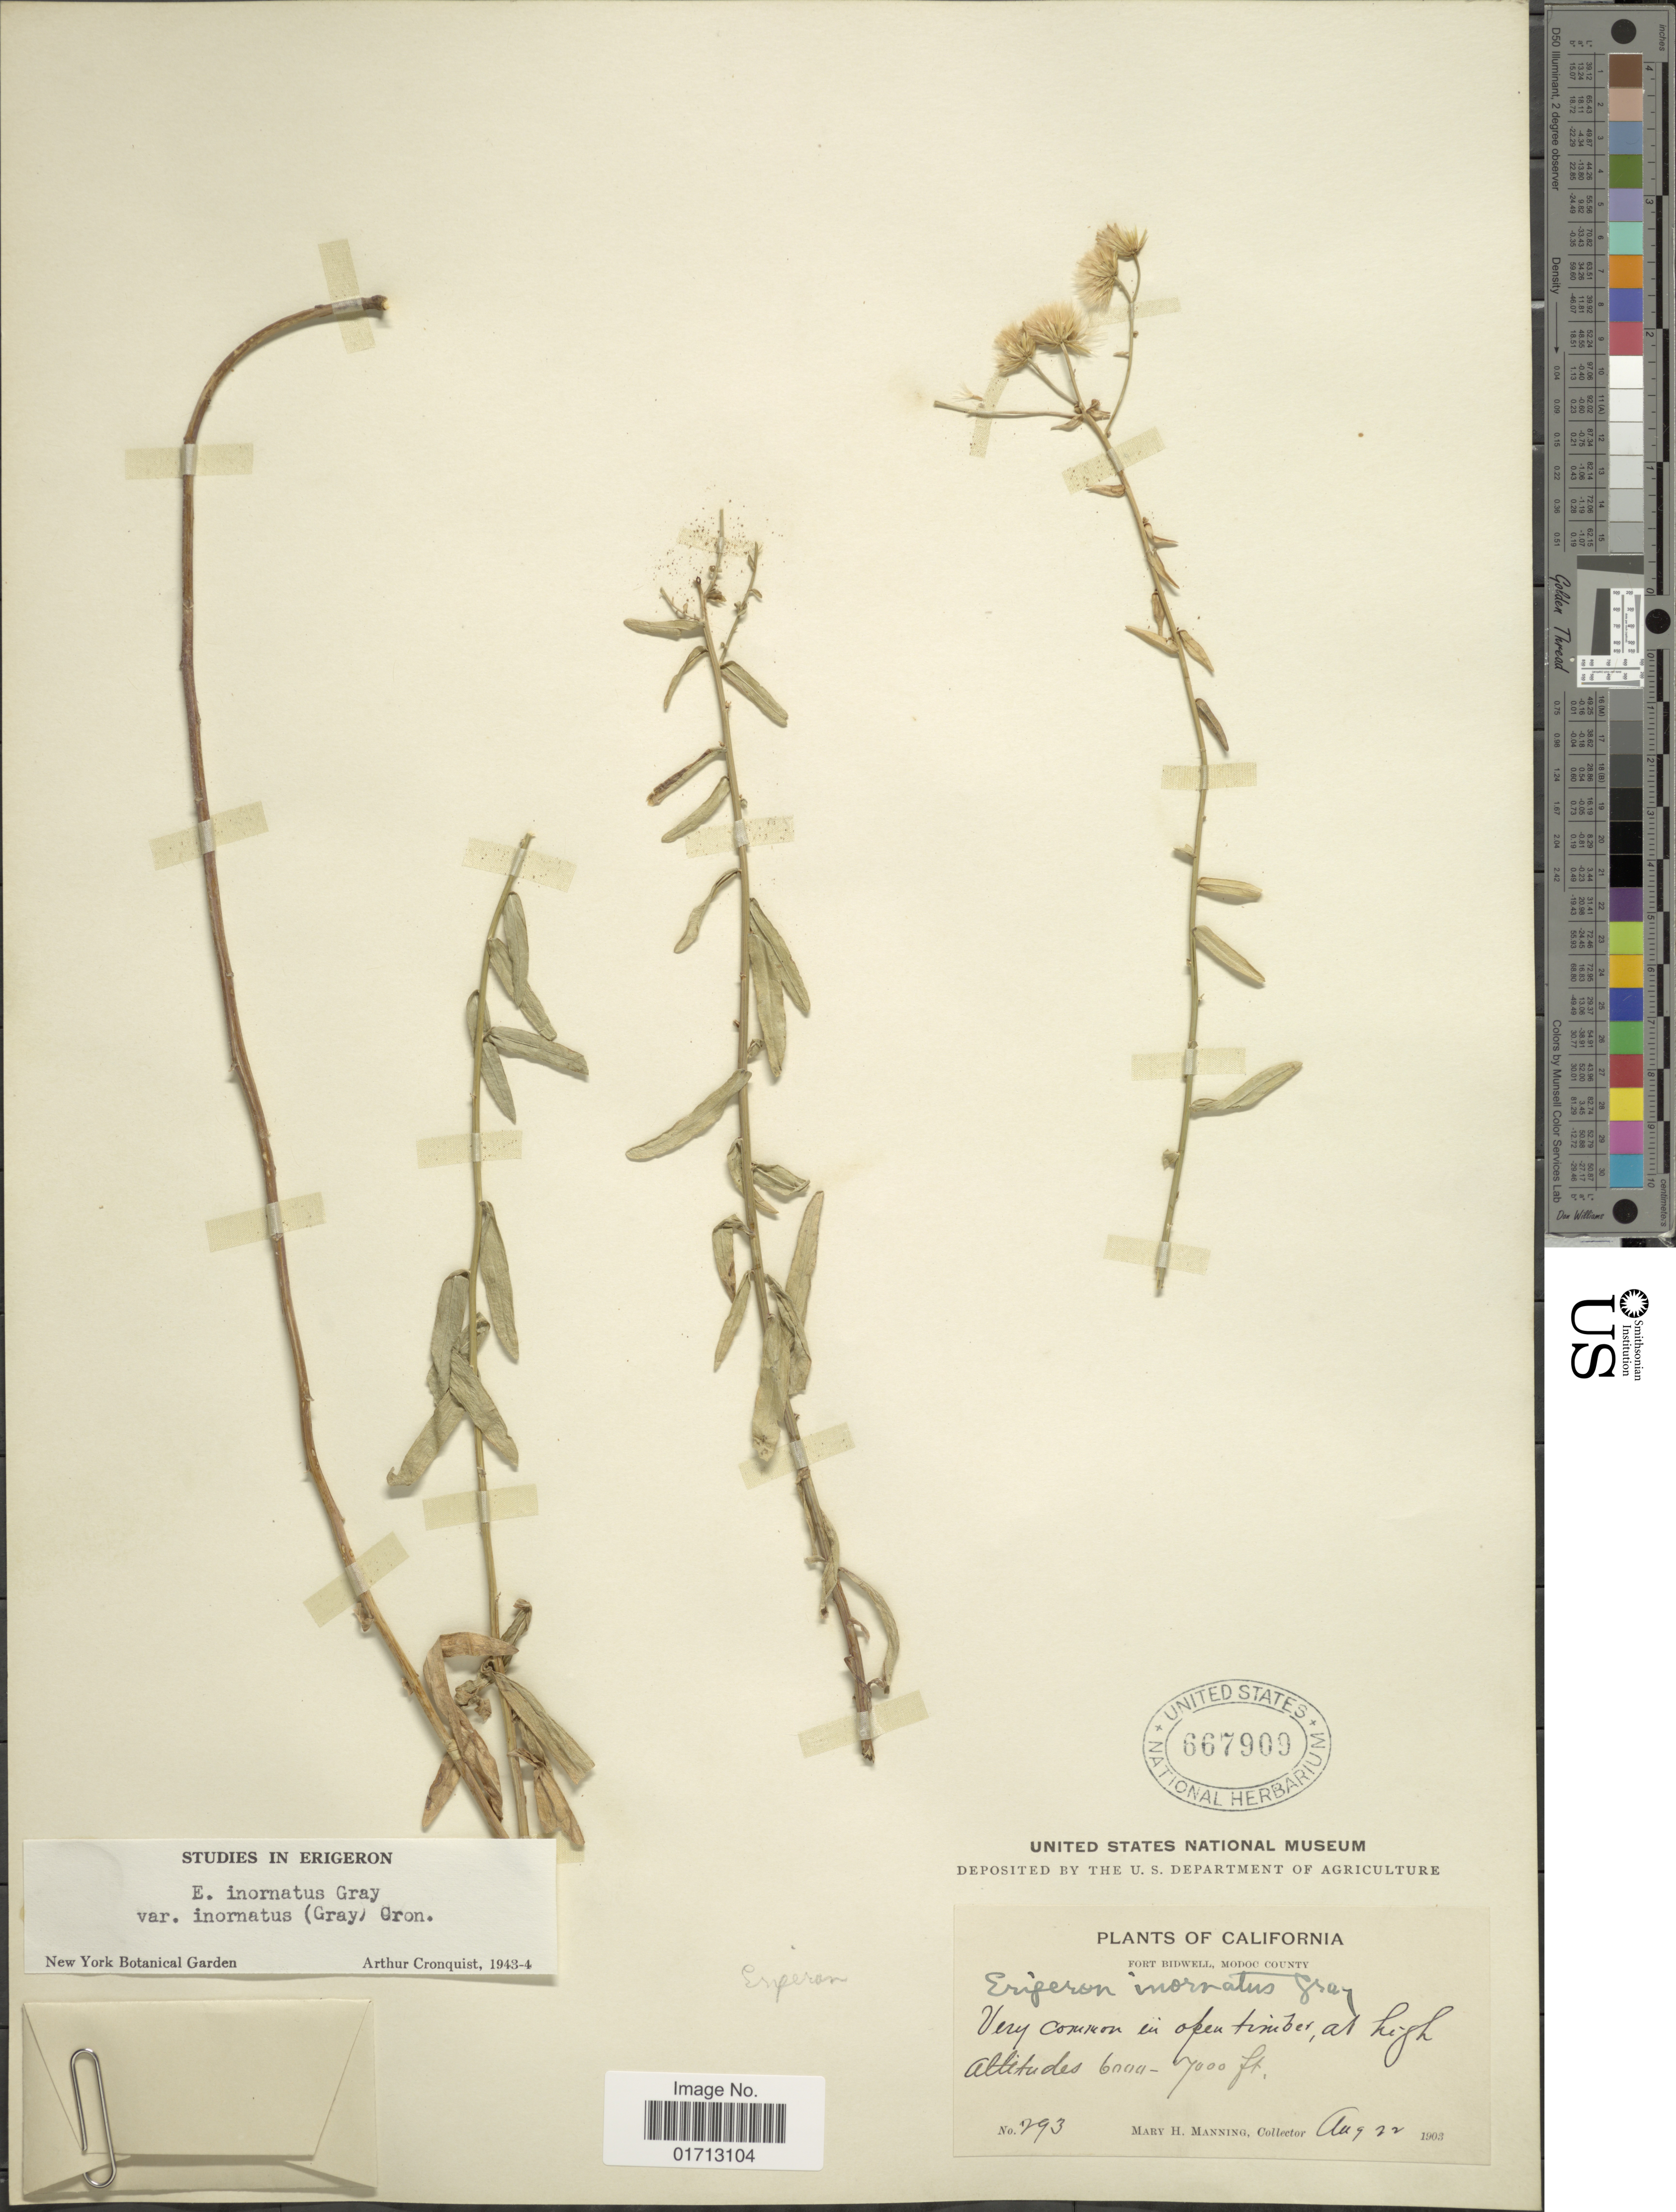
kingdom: Plantae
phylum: Tracheophyta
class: Magnoliopsida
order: Asterales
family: Asteraceae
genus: Erigeron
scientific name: Erigeron inornatus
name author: (A. Gray) A. Gray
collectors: M. Manning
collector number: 293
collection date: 1903-08-22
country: United States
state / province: California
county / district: Modoc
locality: Fort Bidwell, Modoc County.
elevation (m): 1829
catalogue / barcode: US 667909